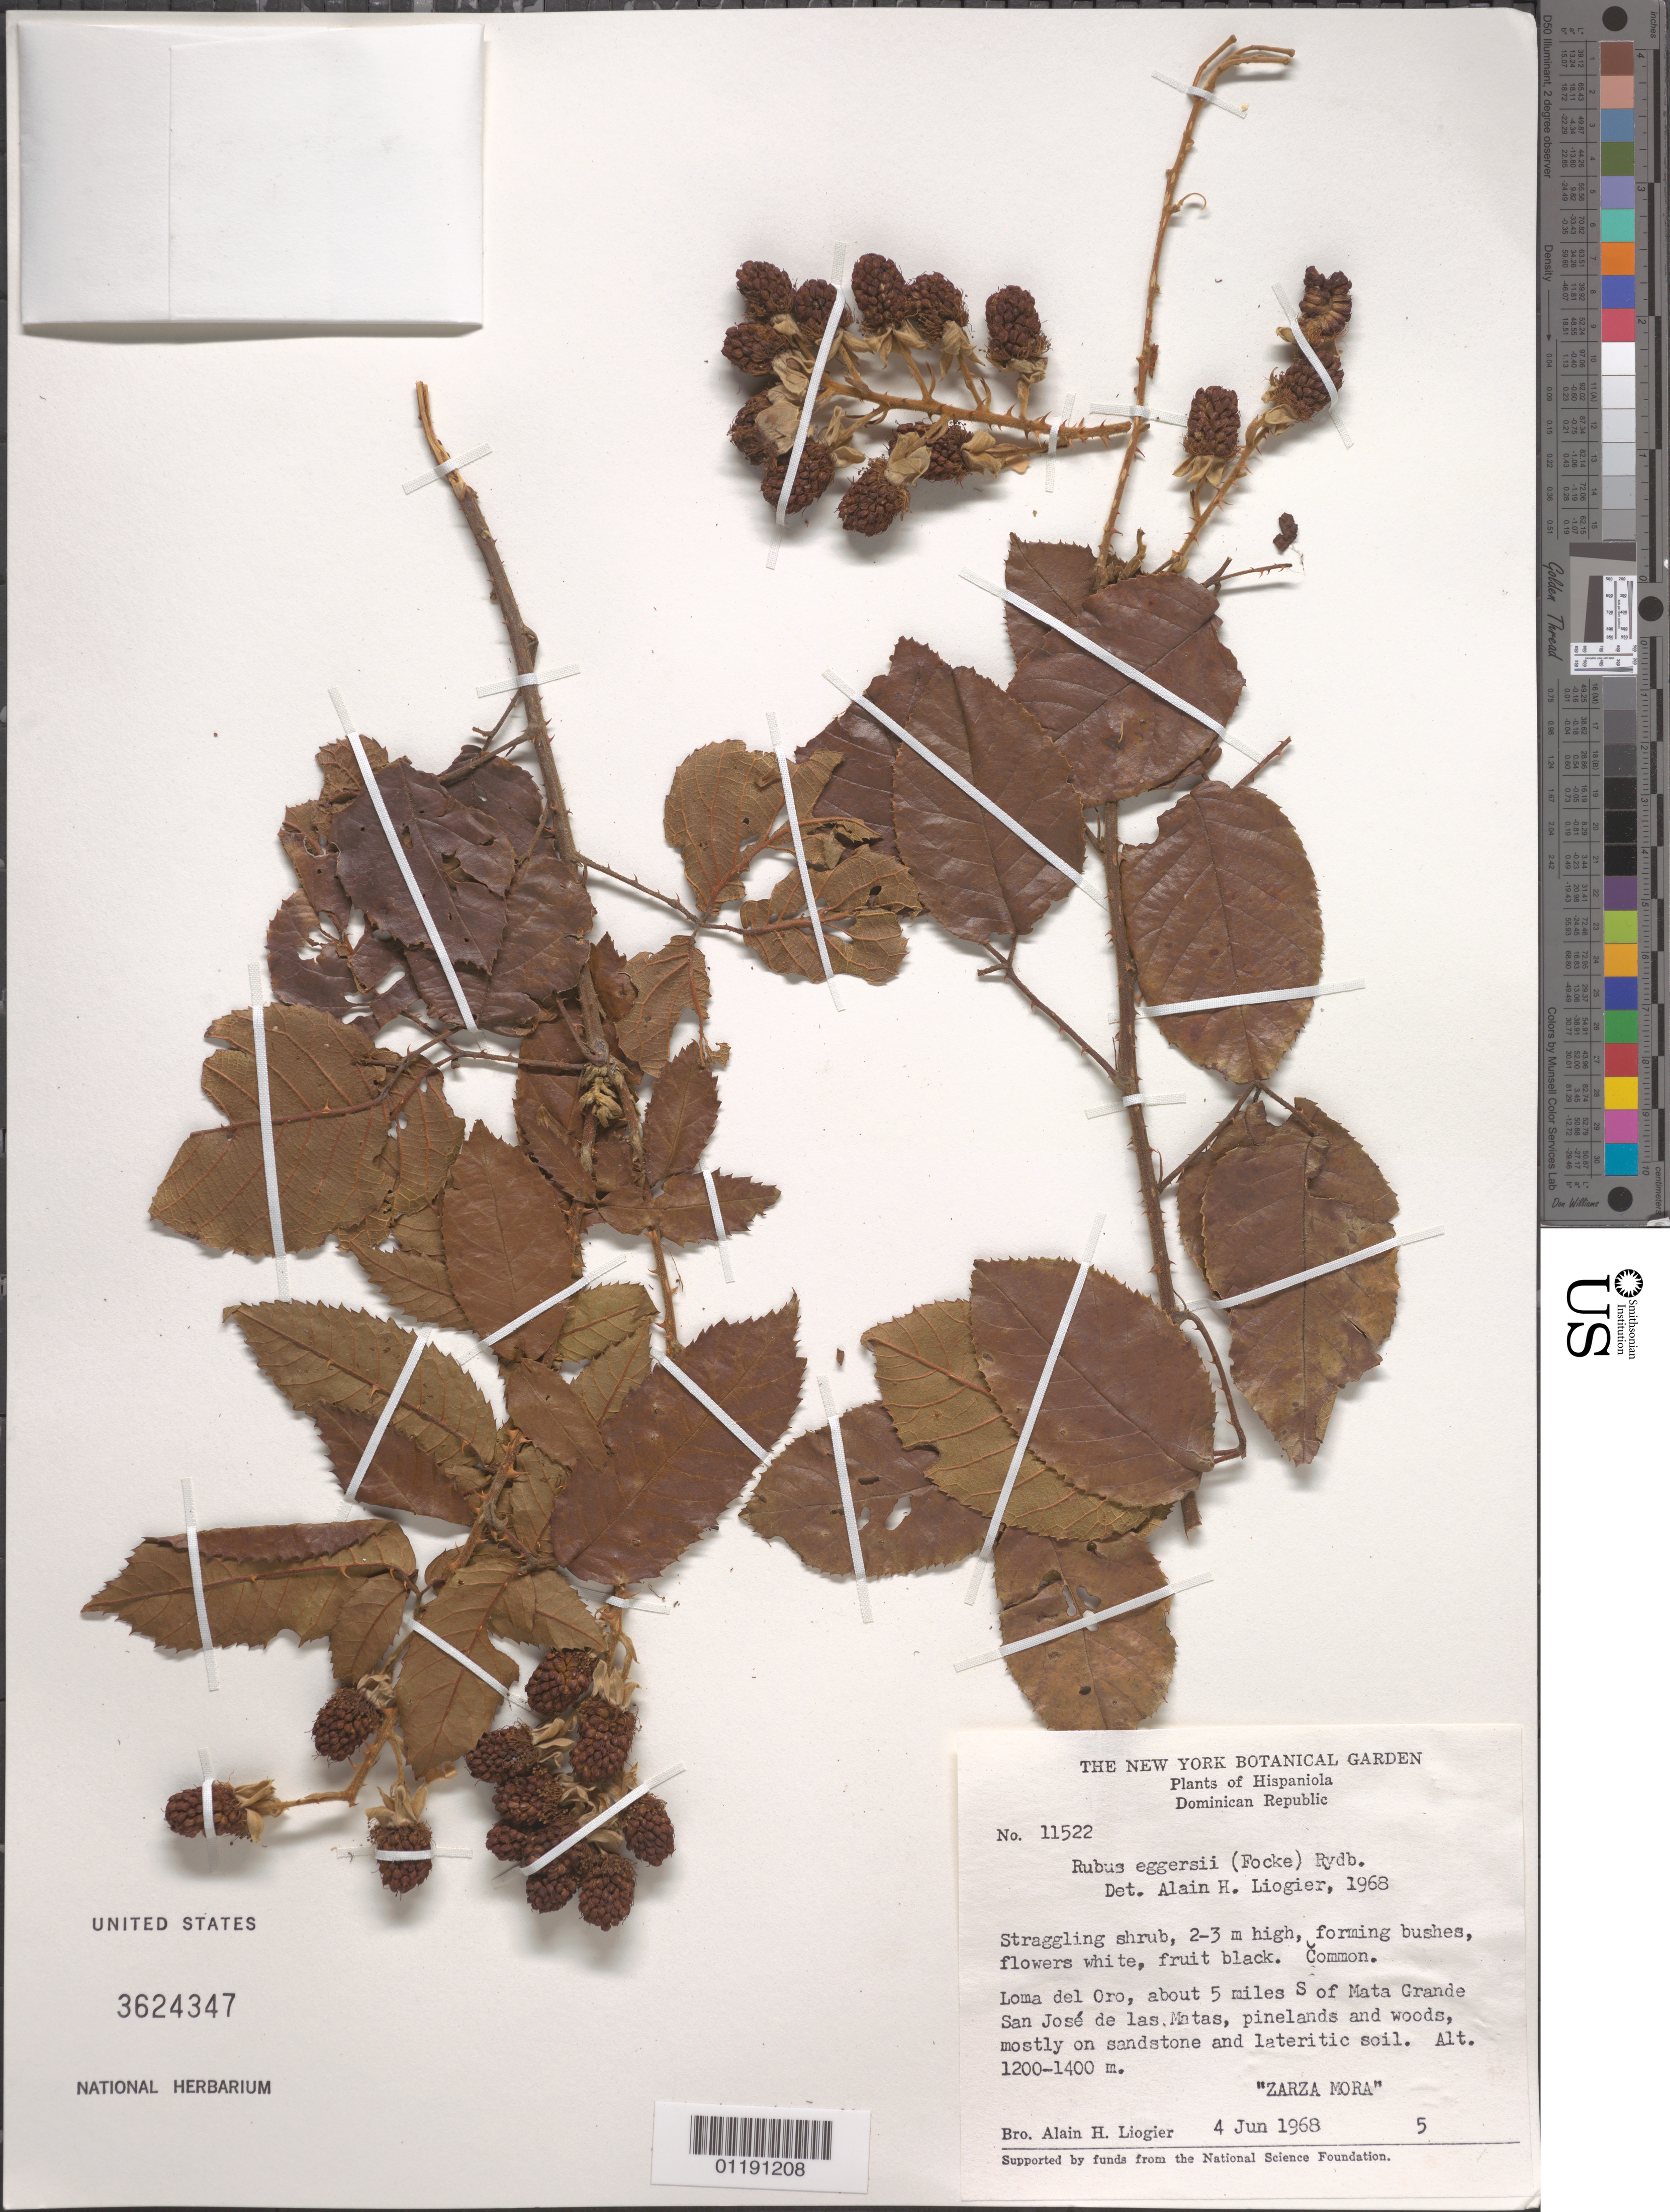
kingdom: Plantae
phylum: Tracheophyta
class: Magnoliopsida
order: Rosales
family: Rosaceae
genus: Rubus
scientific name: Rubus eggersii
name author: Rydb.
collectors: A. H. Liogier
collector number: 11522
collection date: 1968-06-04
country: Dominican Republic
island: Hispaniola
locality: Loma del Oro, about 5 miles S of Mata Grande. San José de las Matas.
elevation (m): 1200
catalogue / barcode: US 3624347